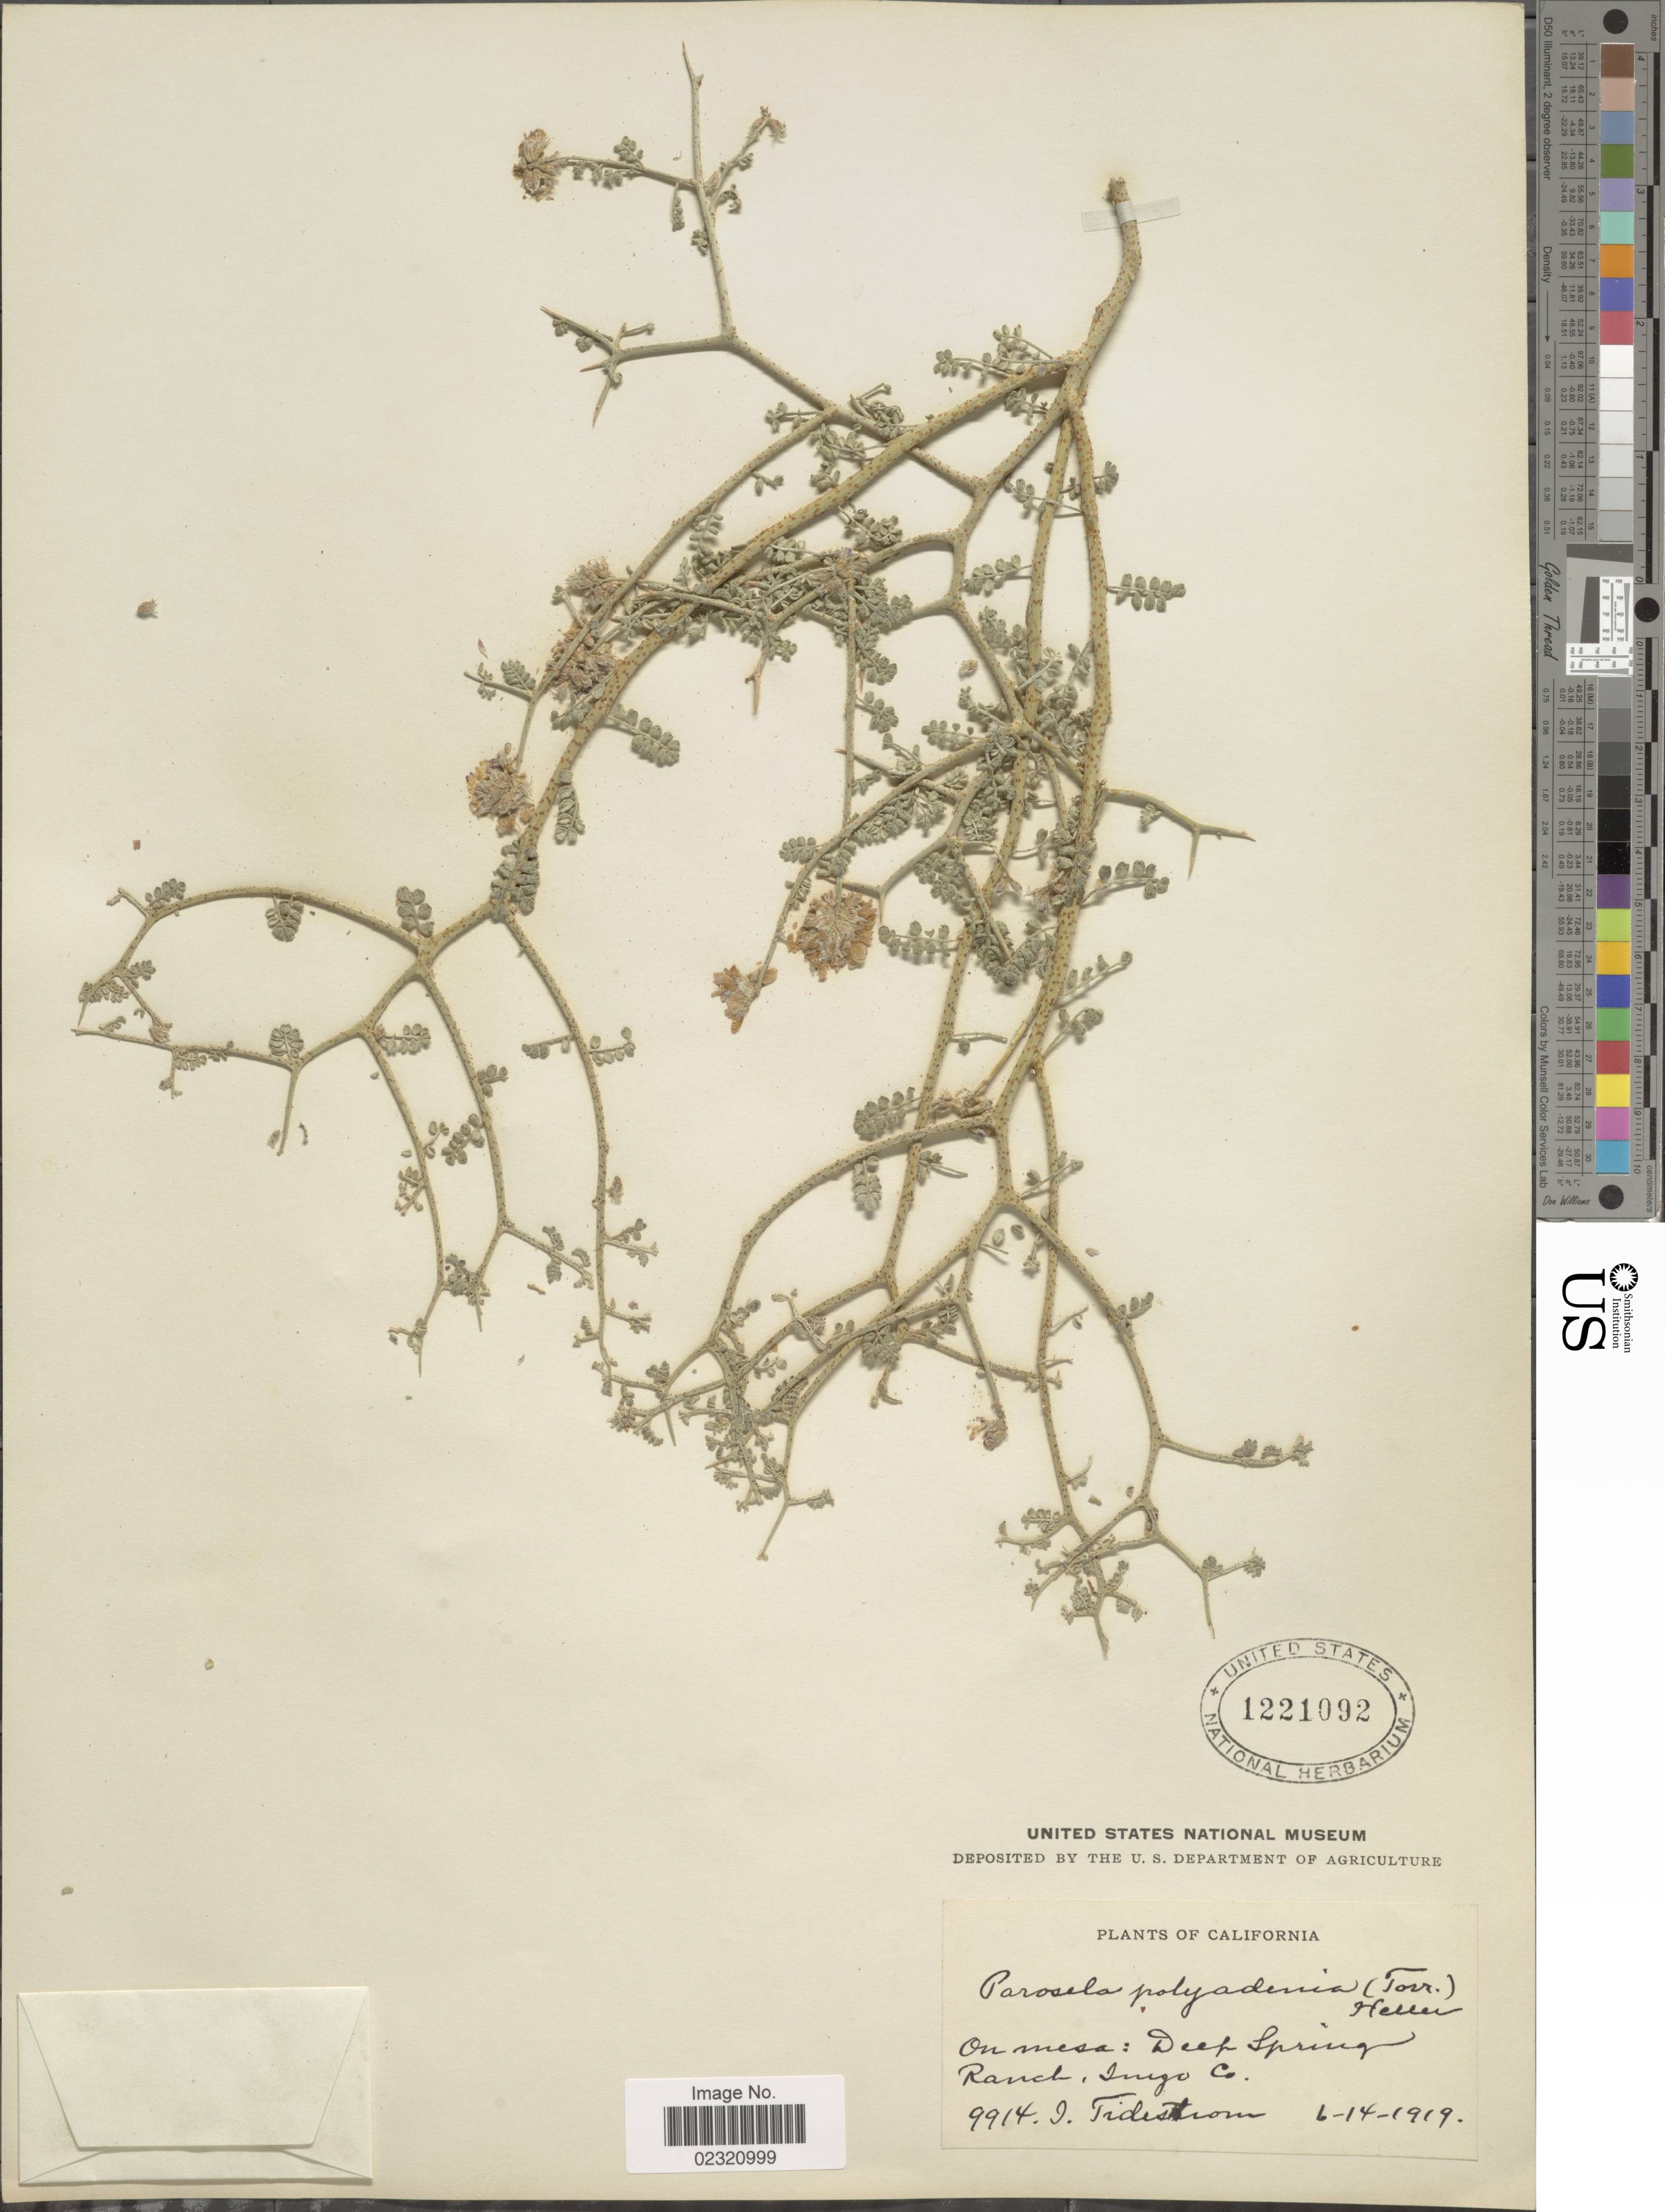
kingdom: Plantae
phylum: Tracheophyta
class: Magnoliopsida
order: Fabales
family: Fabaceae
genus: Psorothamnus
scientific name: Psorothamnus polydenius var. polydenius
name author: (Torr.) Rydb.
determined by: Strong, M. T., (US), Smithsonian Institution - National Museum of Natural History (UNITED STATES)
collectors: I. Tidestorm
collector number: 9914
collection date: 1919-06-14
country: United States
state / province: California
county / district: Inyo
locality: On mesa: Deep Spring Ranch, Inyo Co.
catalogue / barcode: US 1221092